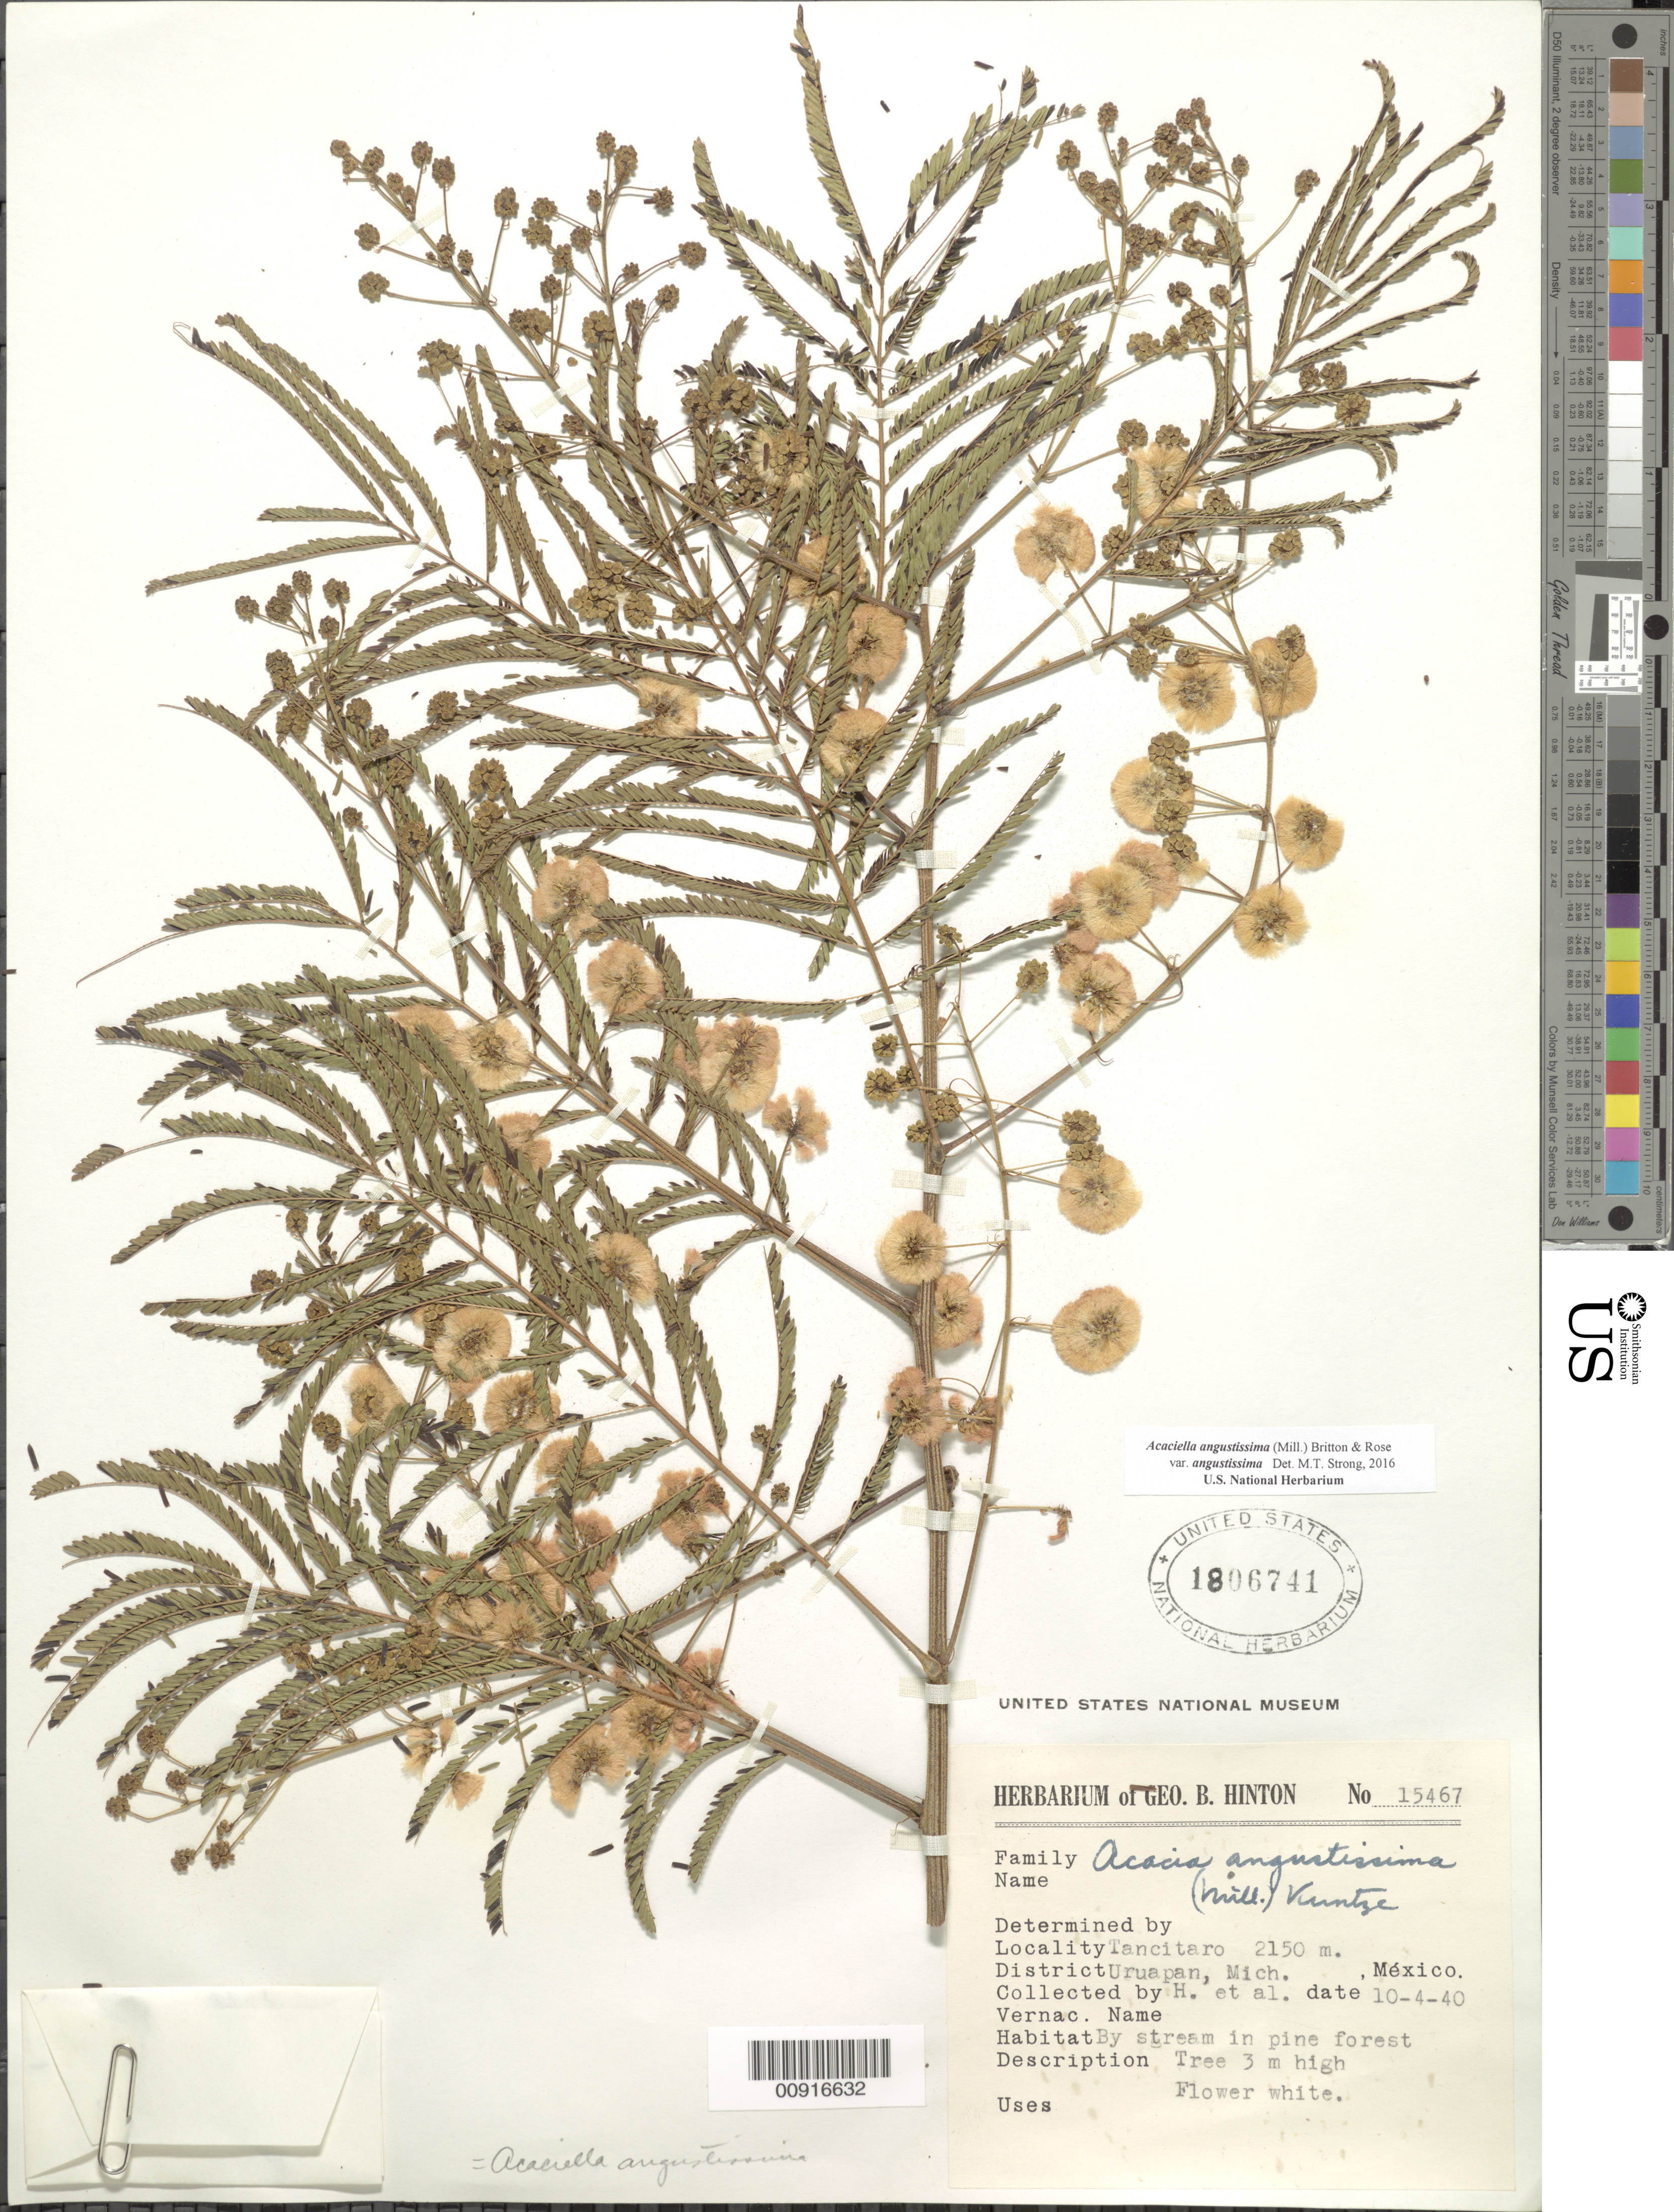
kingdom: Plantae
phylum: Tracheophyta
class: Magnoliopsida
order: Fabales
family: Fabaceae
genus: Acaciella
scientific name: Acaciella angustissima var. angustissima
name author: (Mill.) Britton & Rose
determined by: Strong, M. T., (US), Smithsonian Institution - National Museum of Natural History (UNITED STATES)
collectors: G. B. Hinton & et al.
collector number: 15467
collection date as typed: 04 Oct 1940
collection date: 1940-10-04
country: Mexico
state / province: Michoacán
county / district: Uruapan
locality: Tancitaro, District Uruapan, Michoacán.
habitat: By stream in pine forest.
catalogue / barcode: US 1806741